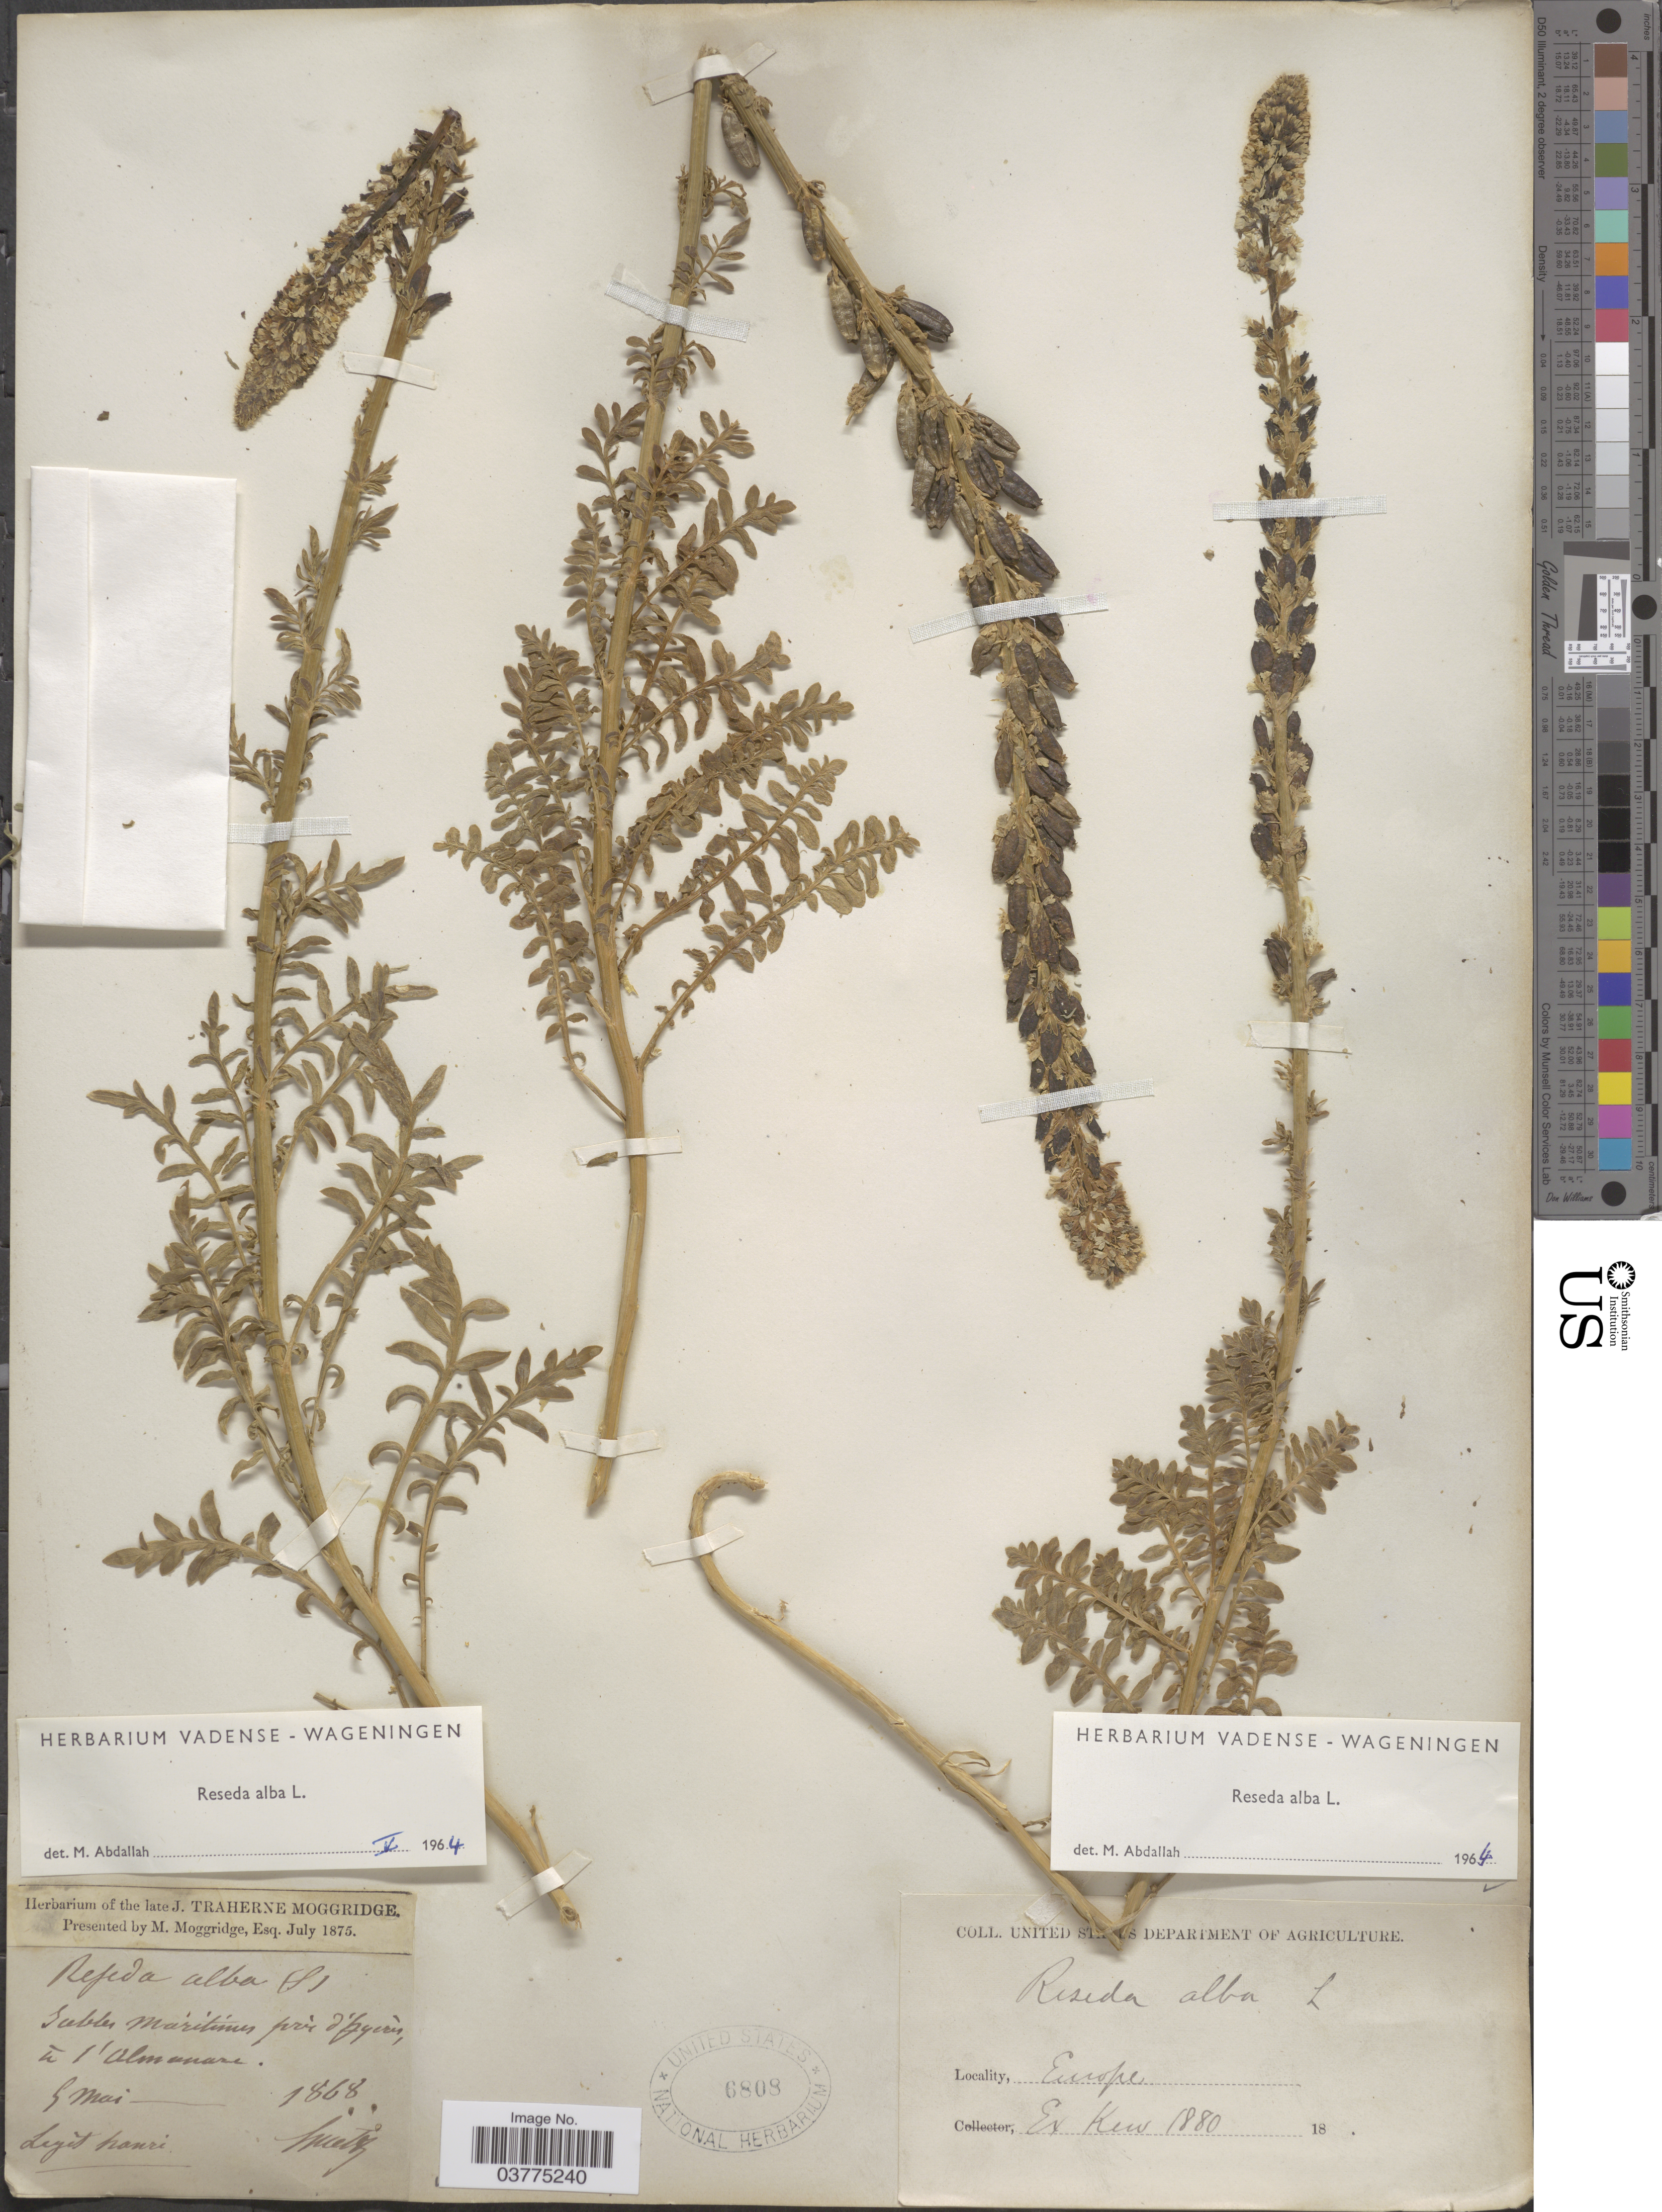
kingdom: Plantae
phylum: Tracheophyta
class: Magnoliopsida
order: Brassicales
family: Resedaceae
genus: Reseda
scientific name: Reseda alba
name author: L.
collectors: Honri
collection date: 1868-05-05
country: France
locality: Sables Maritimes près d'Hyerés, a l' Almanare*. Europe.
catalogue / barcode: US 6808